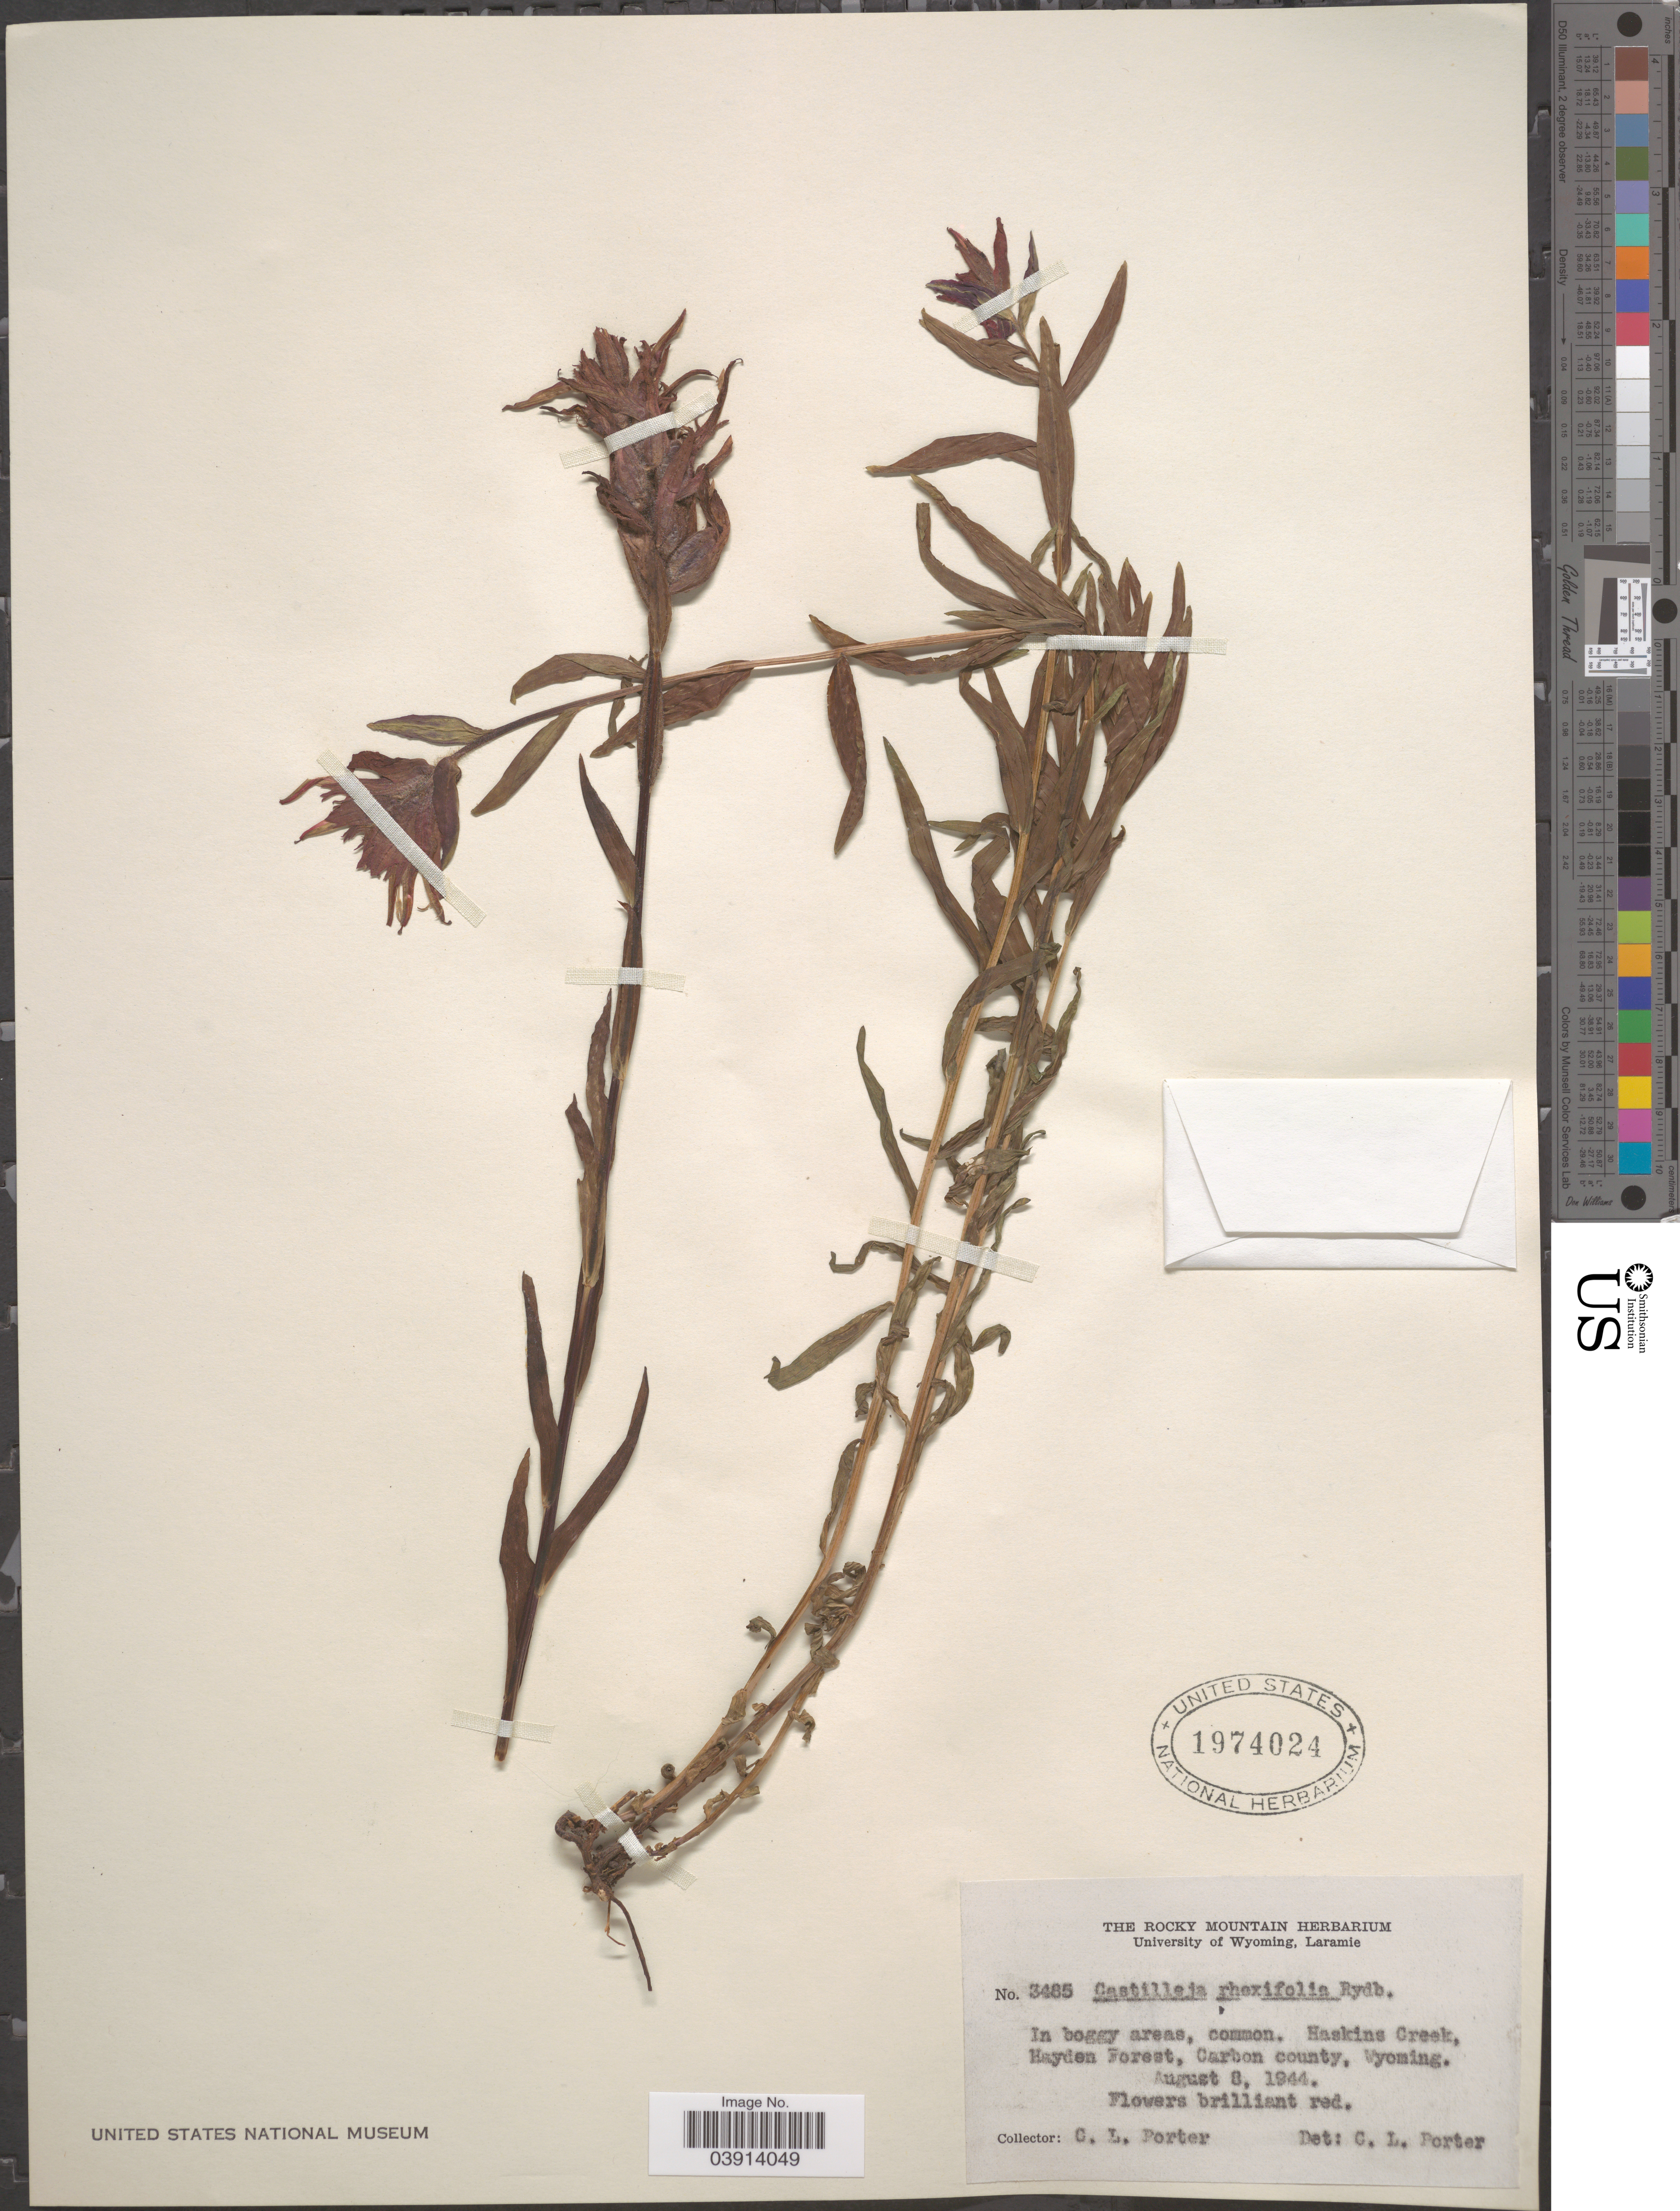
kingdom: Plantae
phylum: Tracheophyta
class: Magnoliopsida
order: Lamiales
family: Orobanchaceae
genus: Castilleja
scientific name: Castilleja rhexiifolia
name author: Rydb.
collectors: C. L. Porter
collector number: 3485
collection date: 1944-08-08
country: United States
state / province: Wyoming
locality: Haskins Creek, Hayden Forest, Carbon county.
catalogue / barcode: US 1974024